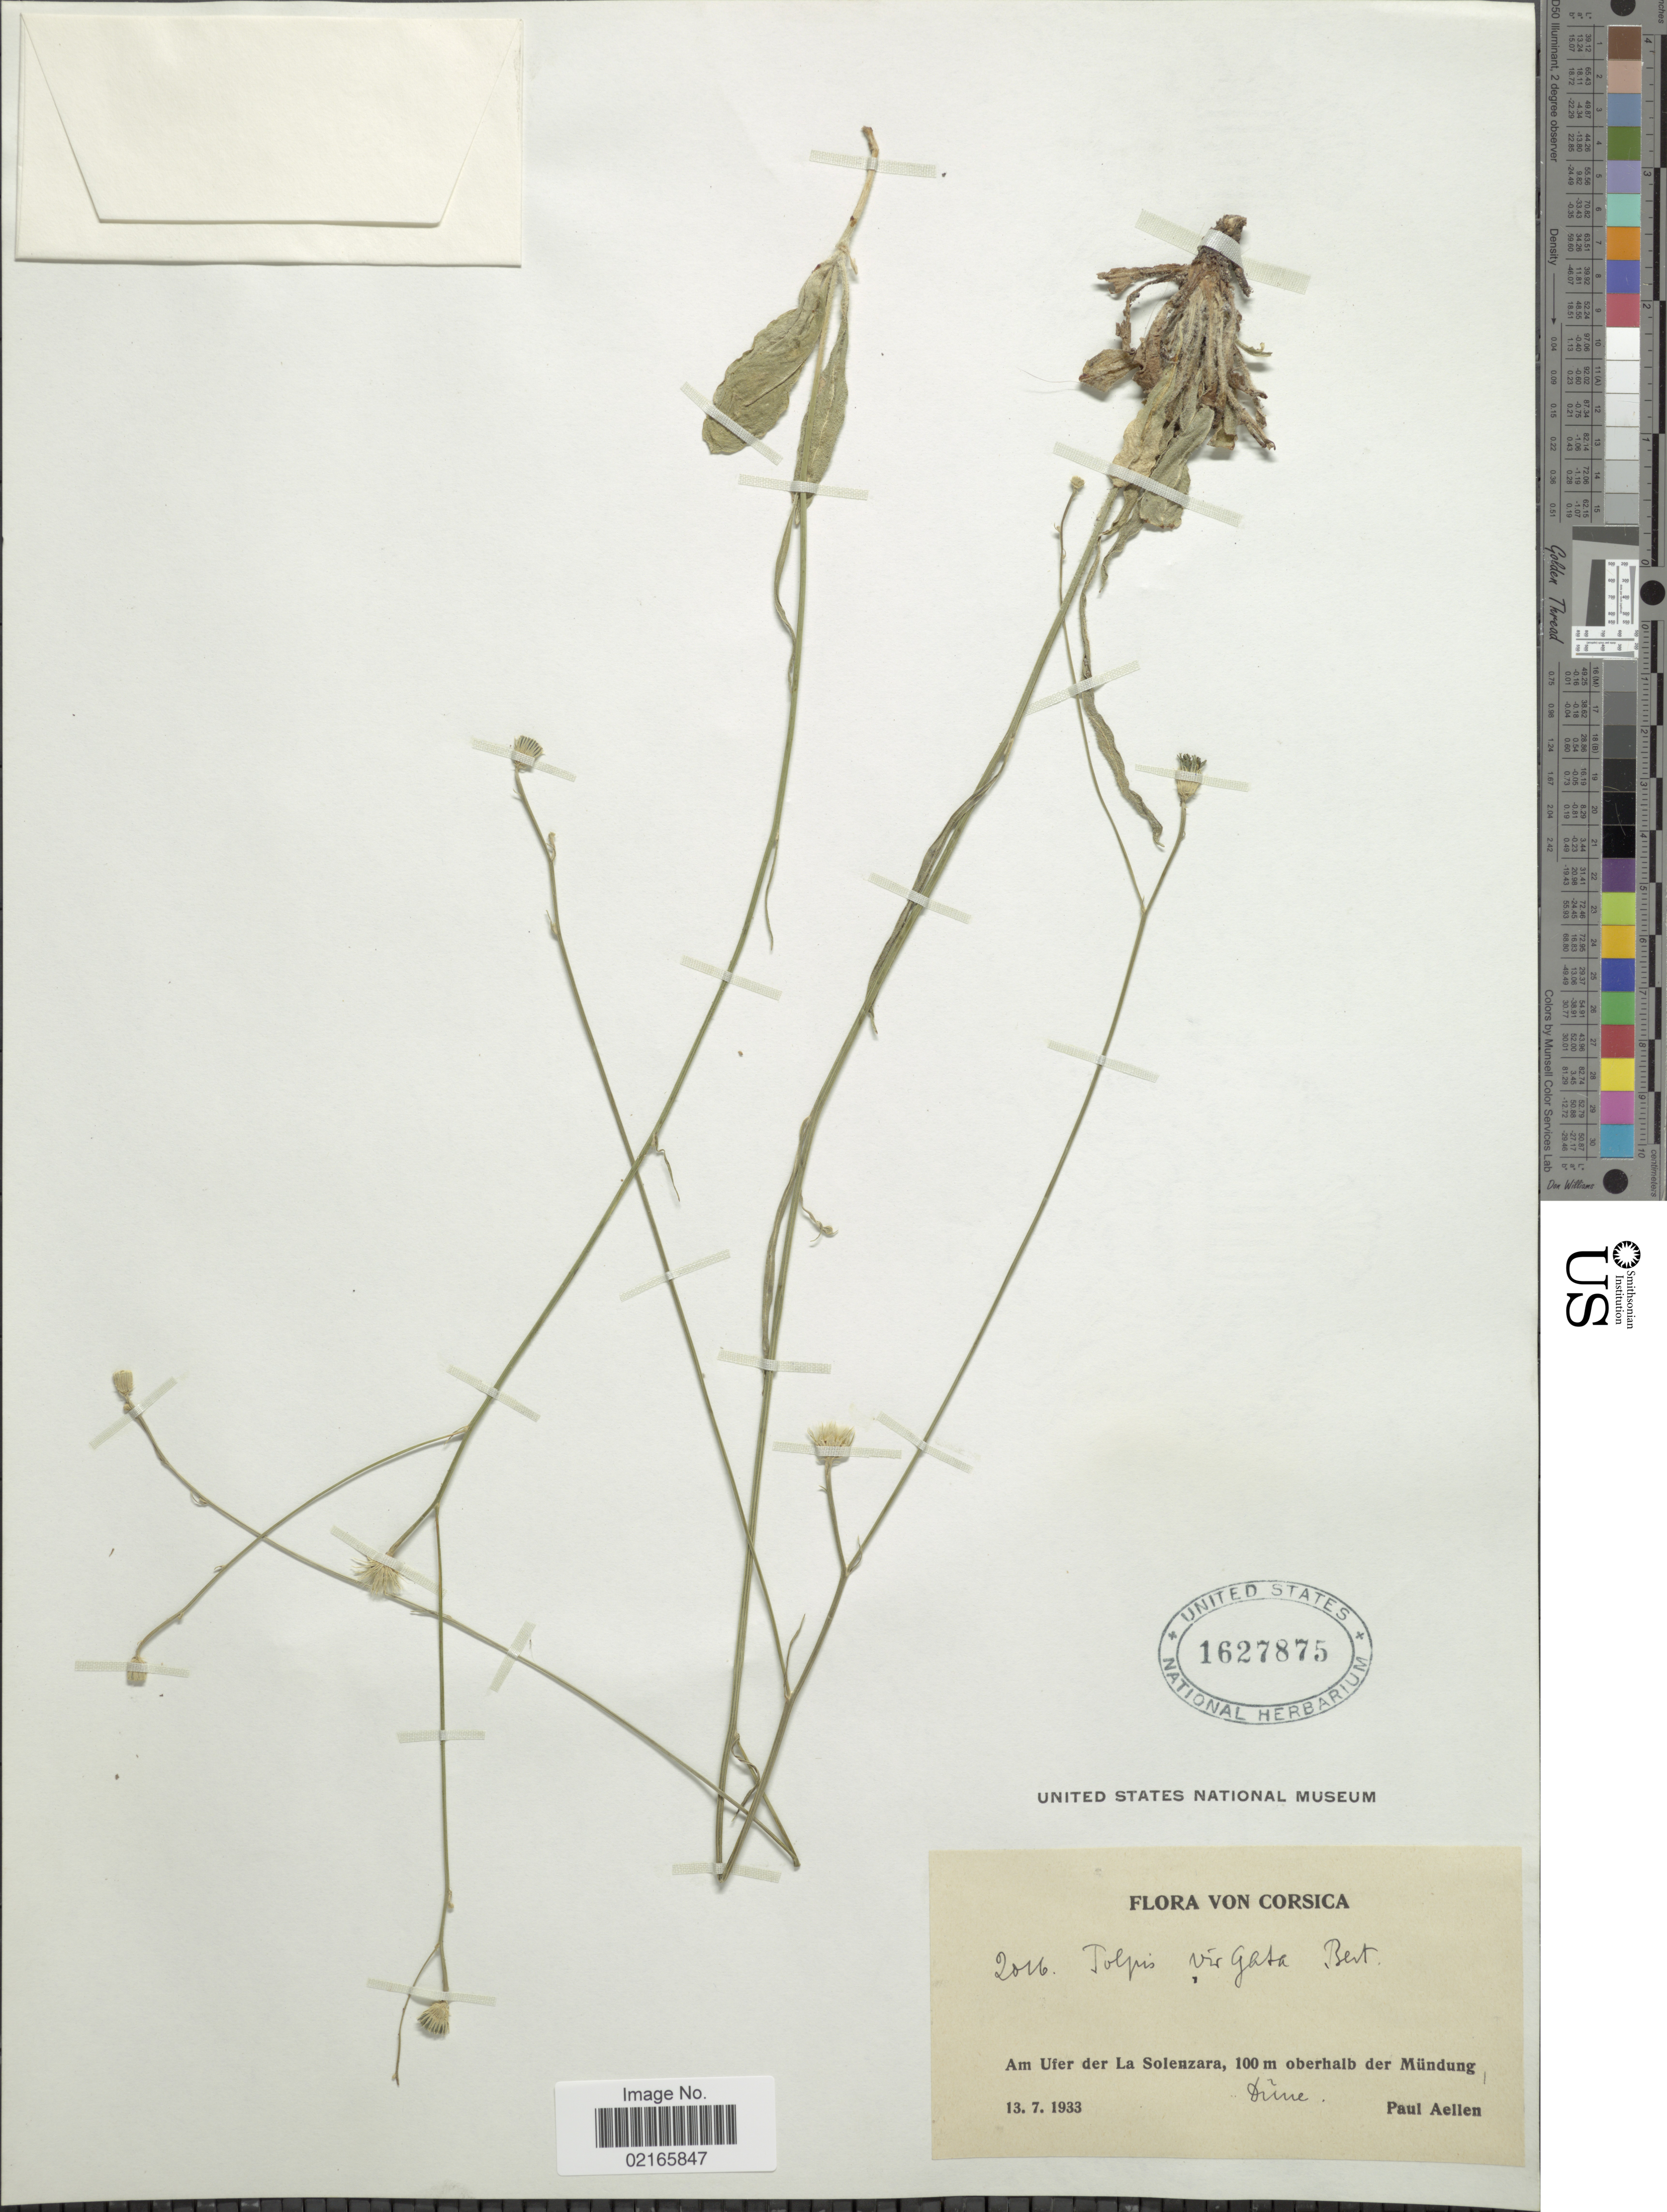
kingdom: Plantae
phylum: Tracheophyta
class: Magnoliopsida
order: Asterales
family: Asteraceae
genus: Tolpis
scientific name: Tolpis virgata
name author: (Desf.) Bertol.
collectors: P. Aellen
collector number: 2016*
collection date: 1933-07-13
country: France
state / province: Corsica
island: Corse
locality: Aum Ufer der la Salenzara, 100 m oberhalp der Mündung, Dune [interpreted]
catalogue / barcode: US 1627875